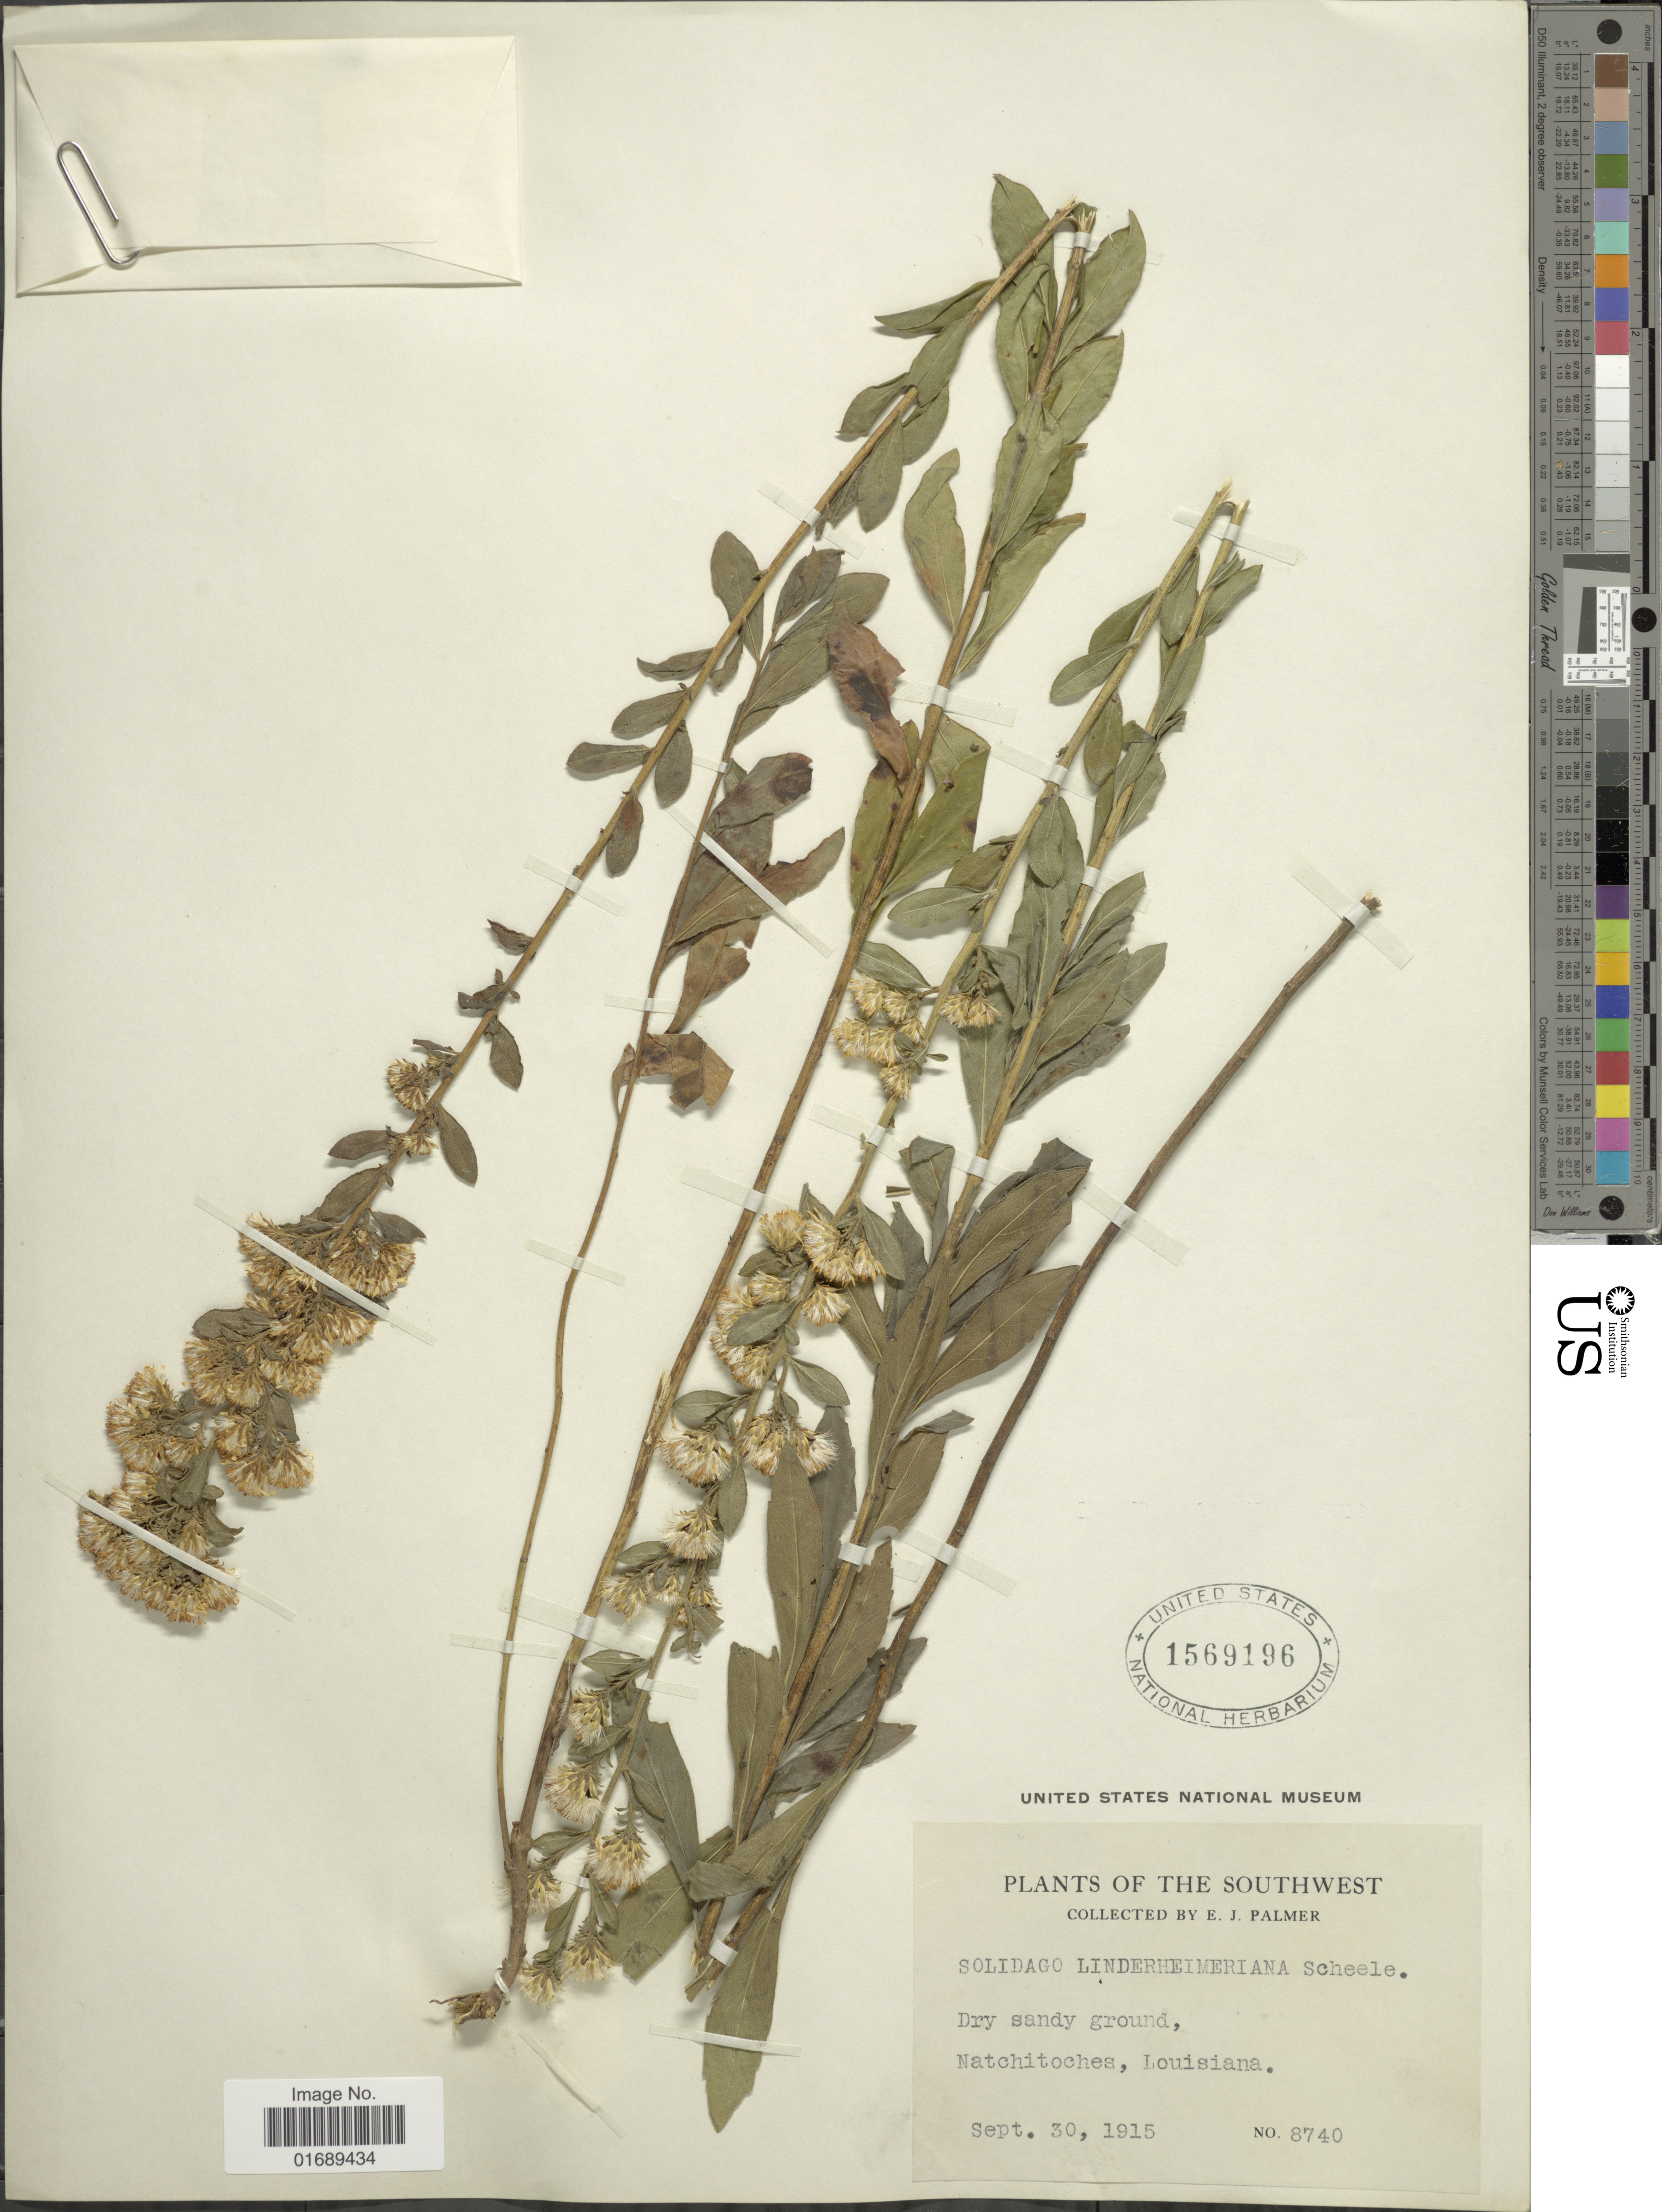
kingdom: Plantae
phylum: Tracheophyta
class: Magnoliopsida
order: Asterales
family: Asteraceae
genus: Solidago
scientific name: Solidago petiolaris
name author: Aiton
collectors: E. J. Palmer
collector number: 8740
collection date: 1915-09-30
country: United States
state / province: Louisiana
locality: The Southwest, Dry sandy ground, Natchitoches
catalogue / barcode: US 1569196